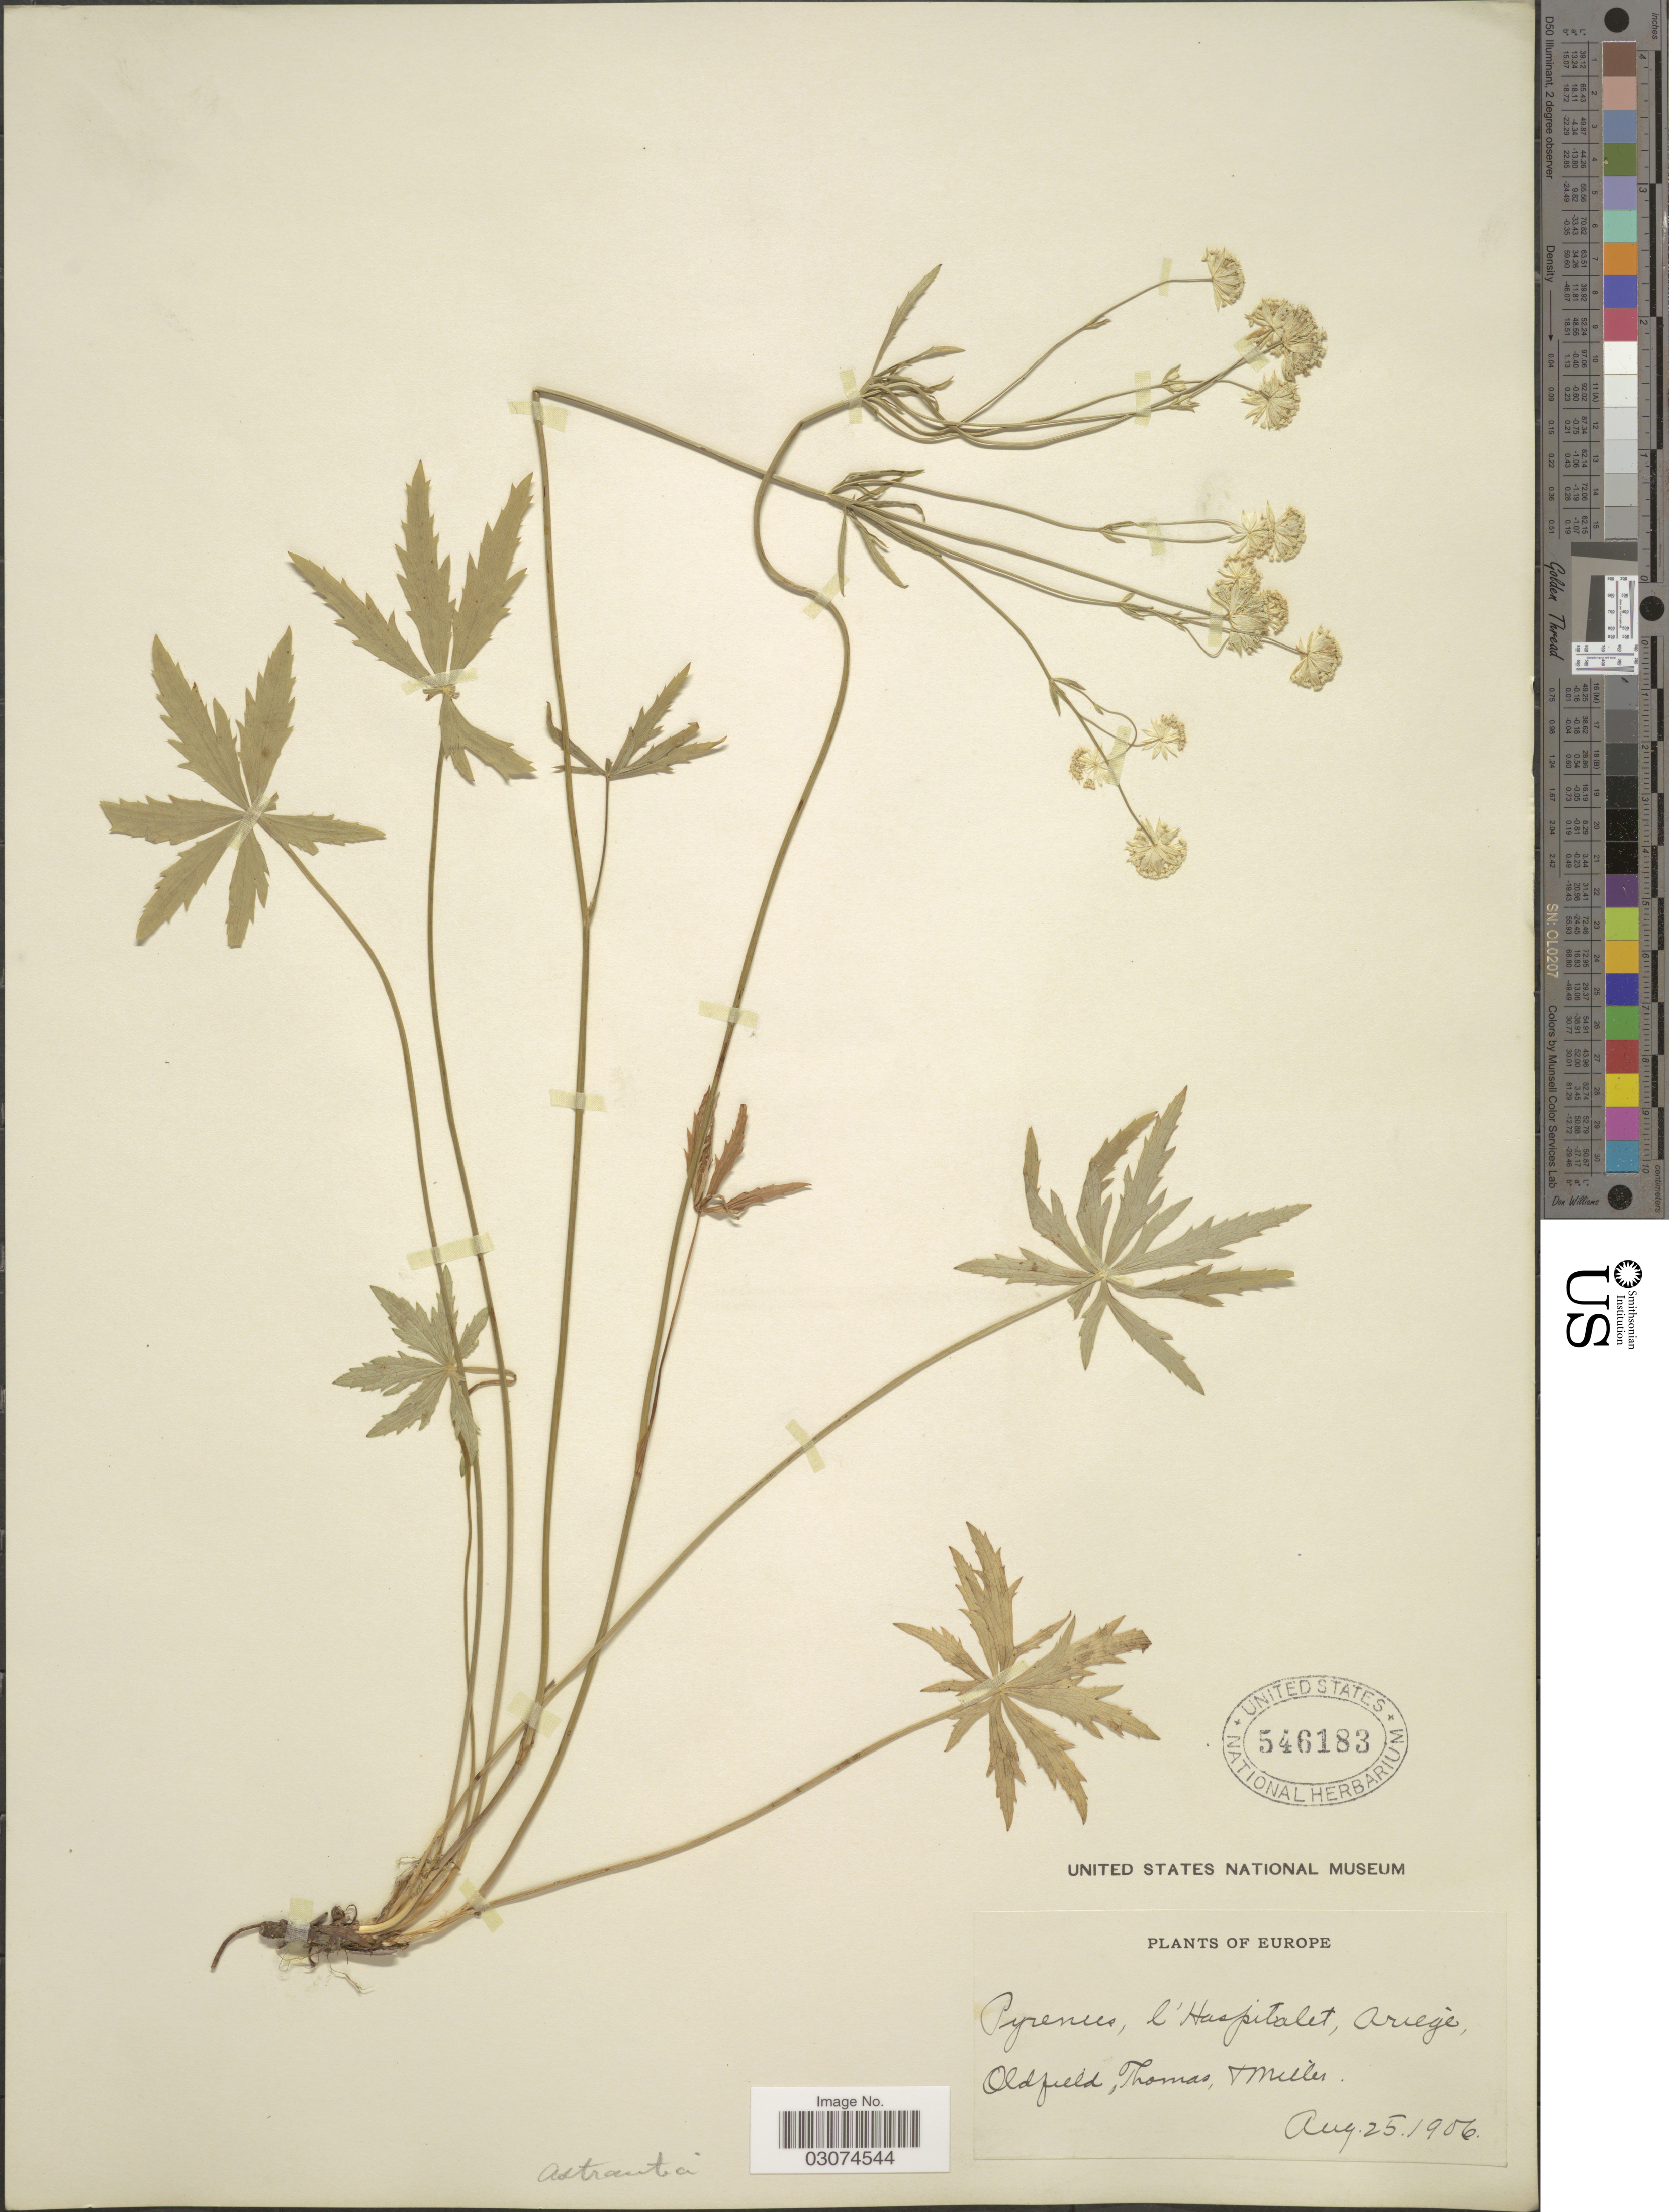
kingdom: Plantae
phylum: Tracheophyta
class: Magnoliopsida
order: Apiales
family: Apiaceae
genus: Astrantia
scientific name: Astrantia minor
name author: L.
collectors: -- Thomas & -- Miller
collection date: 1906-08-25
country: United Kingdom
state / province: England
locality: Europe. Oldfield.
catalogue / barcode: US 546183